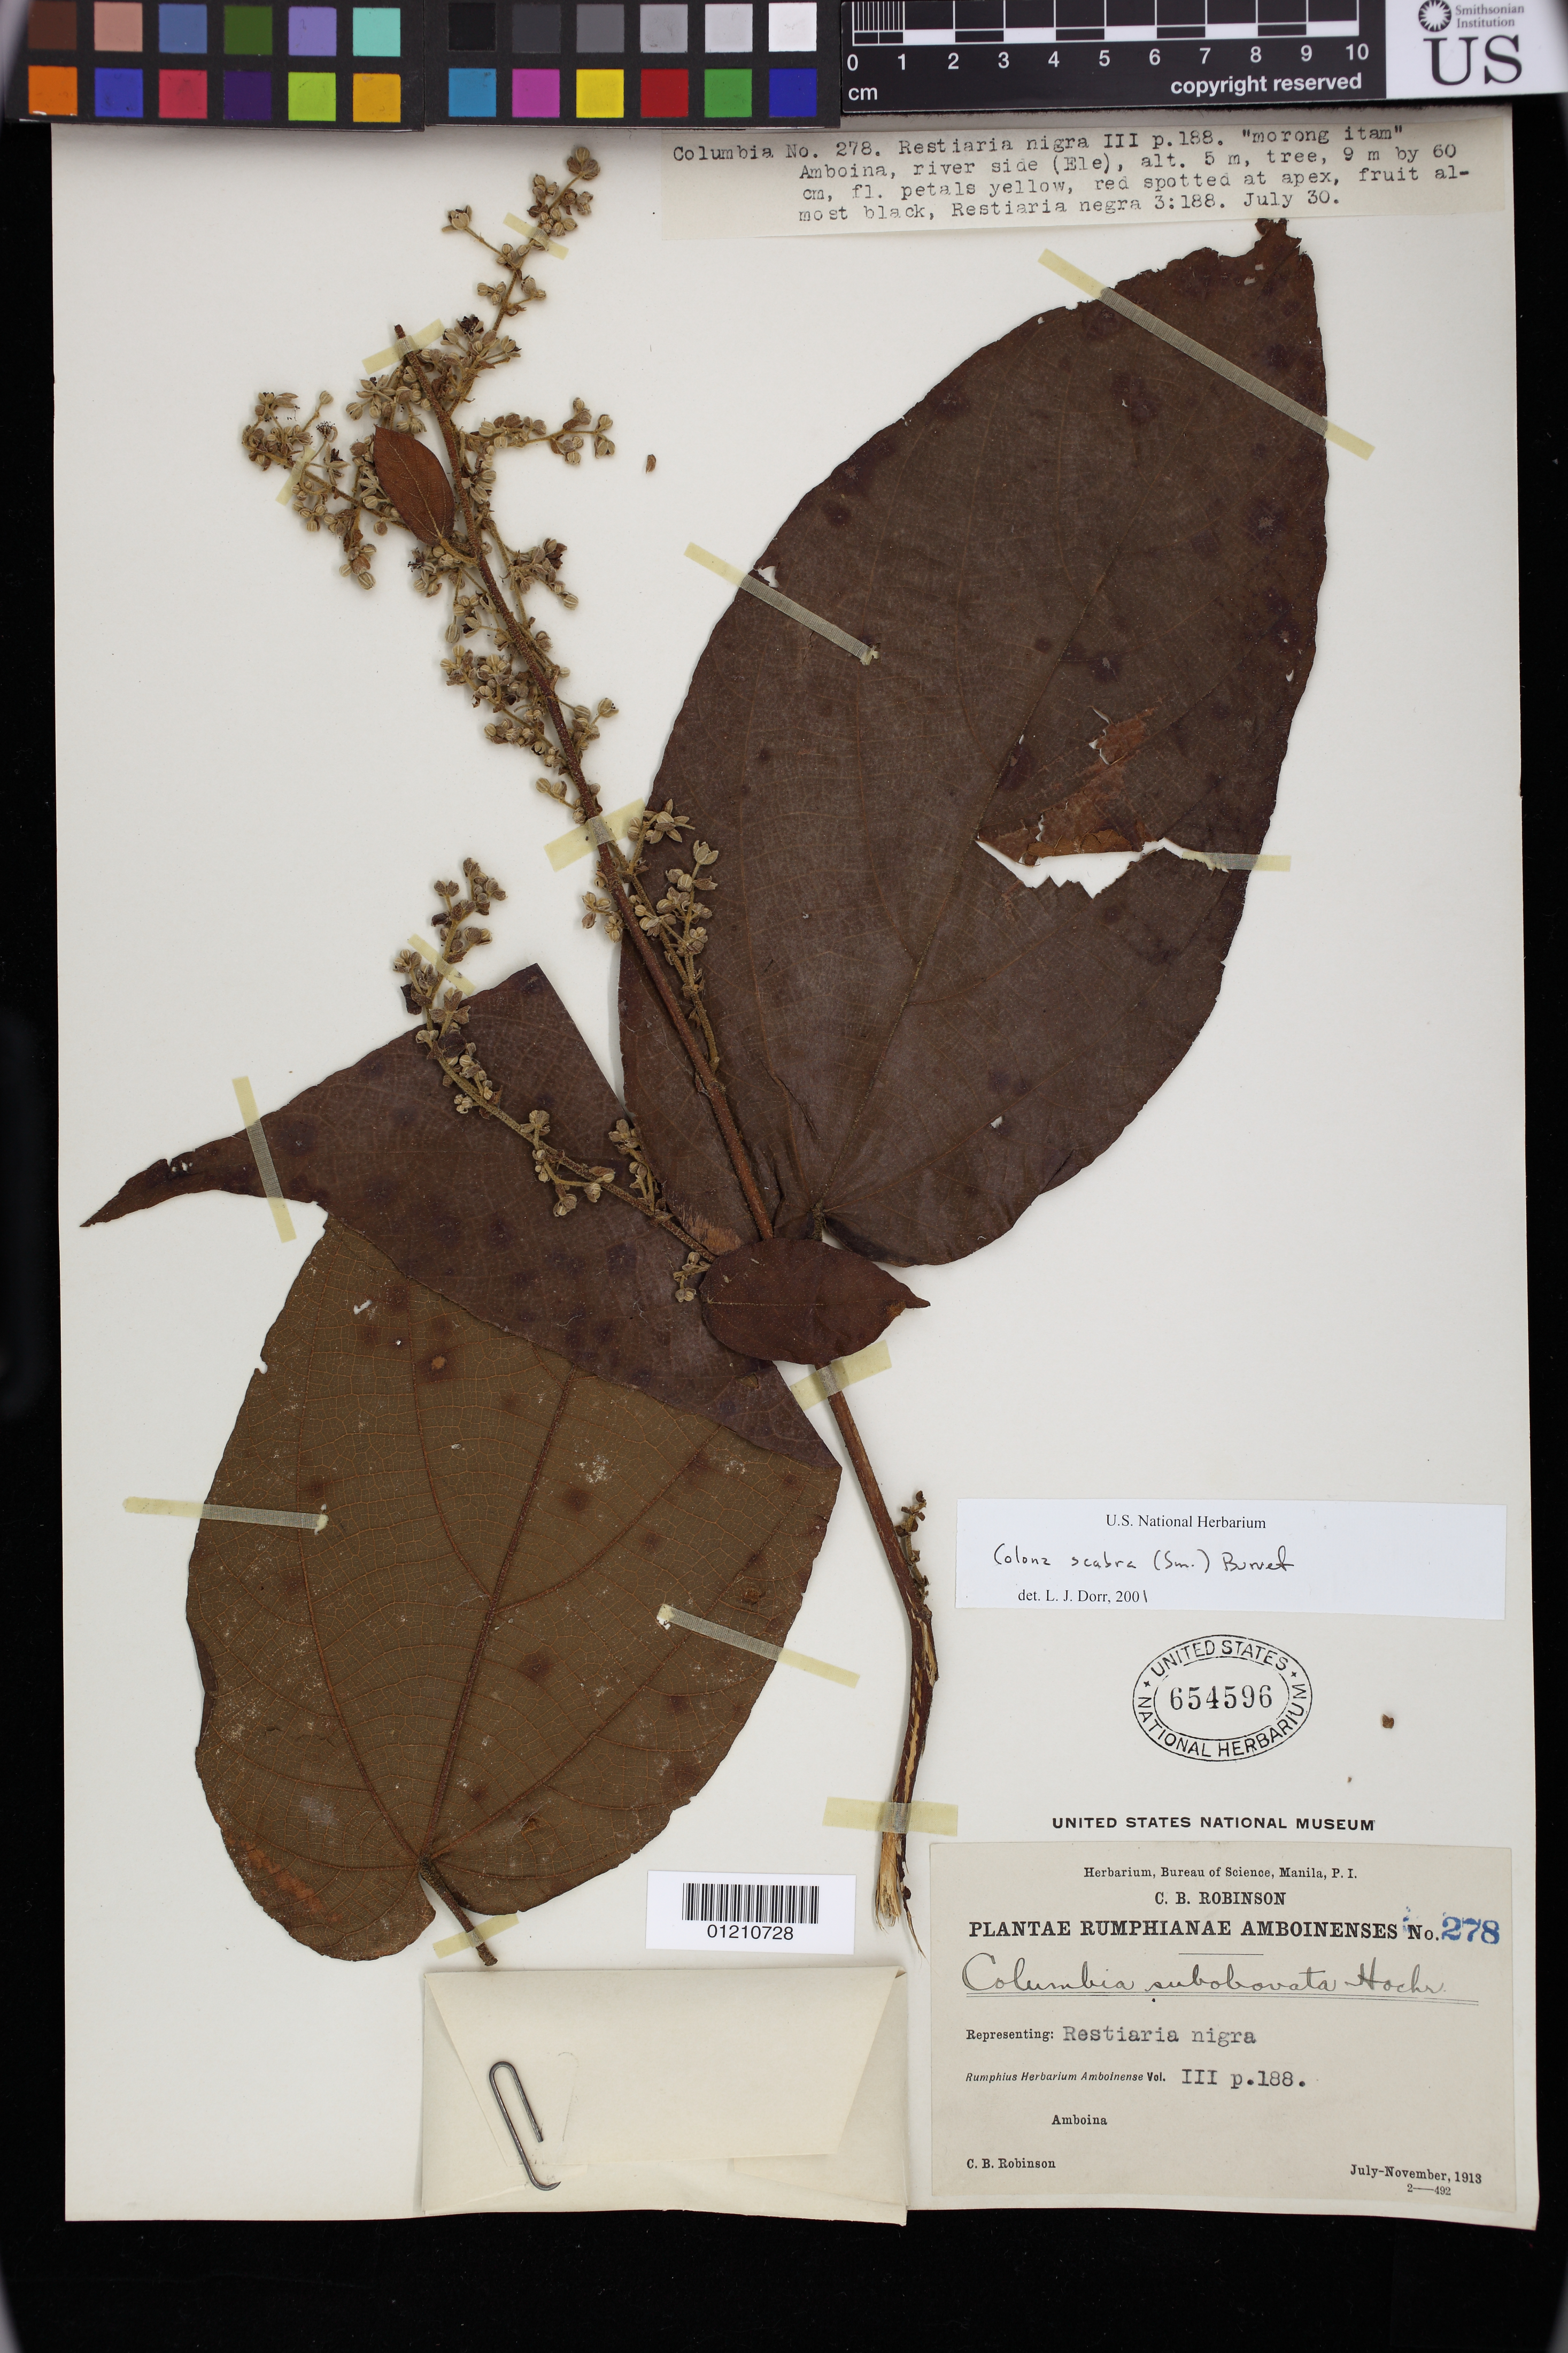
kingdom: Plantae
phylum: Tracheophyta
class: Magnoliopsida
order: Malvales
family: Malvaceae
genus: Colona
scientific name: Colona scabra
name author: (Sm.) Burret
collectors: C. Robinson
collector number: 278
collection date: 1913-07-01/1913-11-30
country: Indonesia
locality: Amboina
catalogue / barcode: US 654596